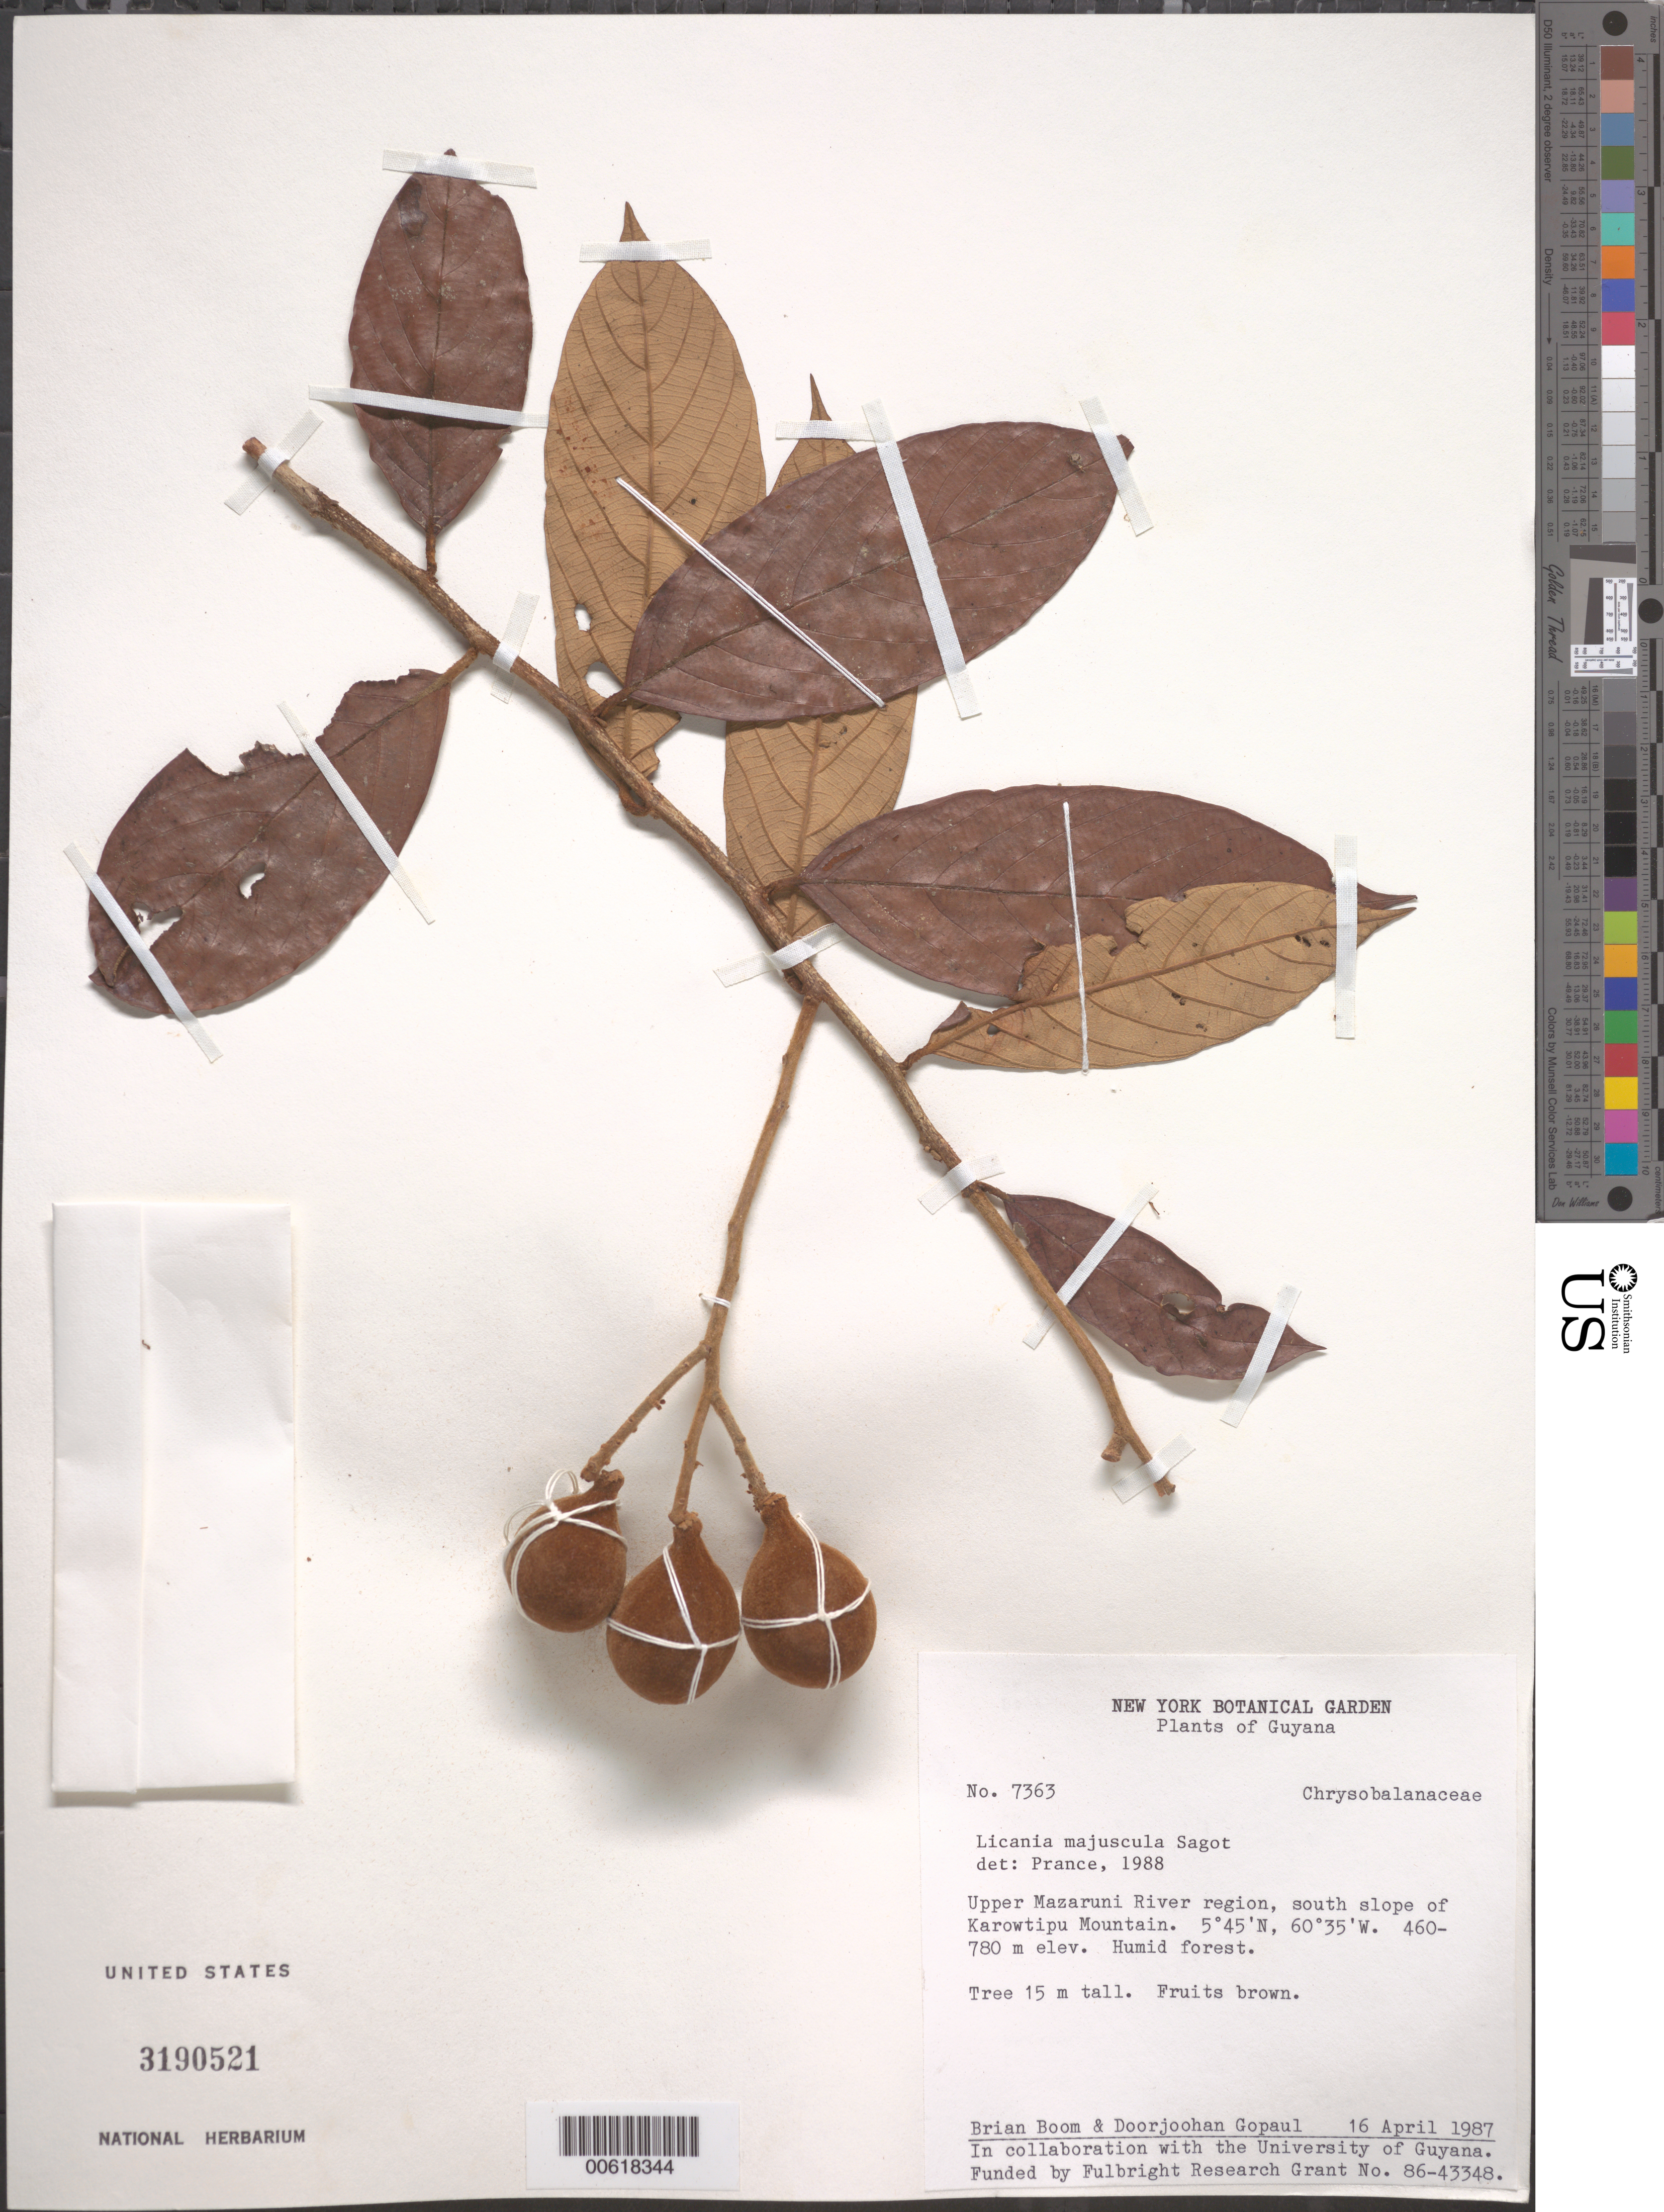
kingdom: Plantae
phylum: Tracheophyta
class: Magnoliopsida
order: Malpighiales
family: Chrysobalanaceae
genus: Licania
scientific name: Licania majuscula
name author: Sagot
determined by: Prance, G. T.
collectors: B. M. Boom & D. Gopaul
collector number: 7363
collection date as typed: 16-Apr-87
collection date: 1987-04-16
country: Guyana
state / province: Cuyuni-Mazaruni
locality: Karowtipu Mountain, S slope, upper Mazaruni R. region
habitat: Humid forest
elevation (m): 460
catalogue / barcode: US 3190521